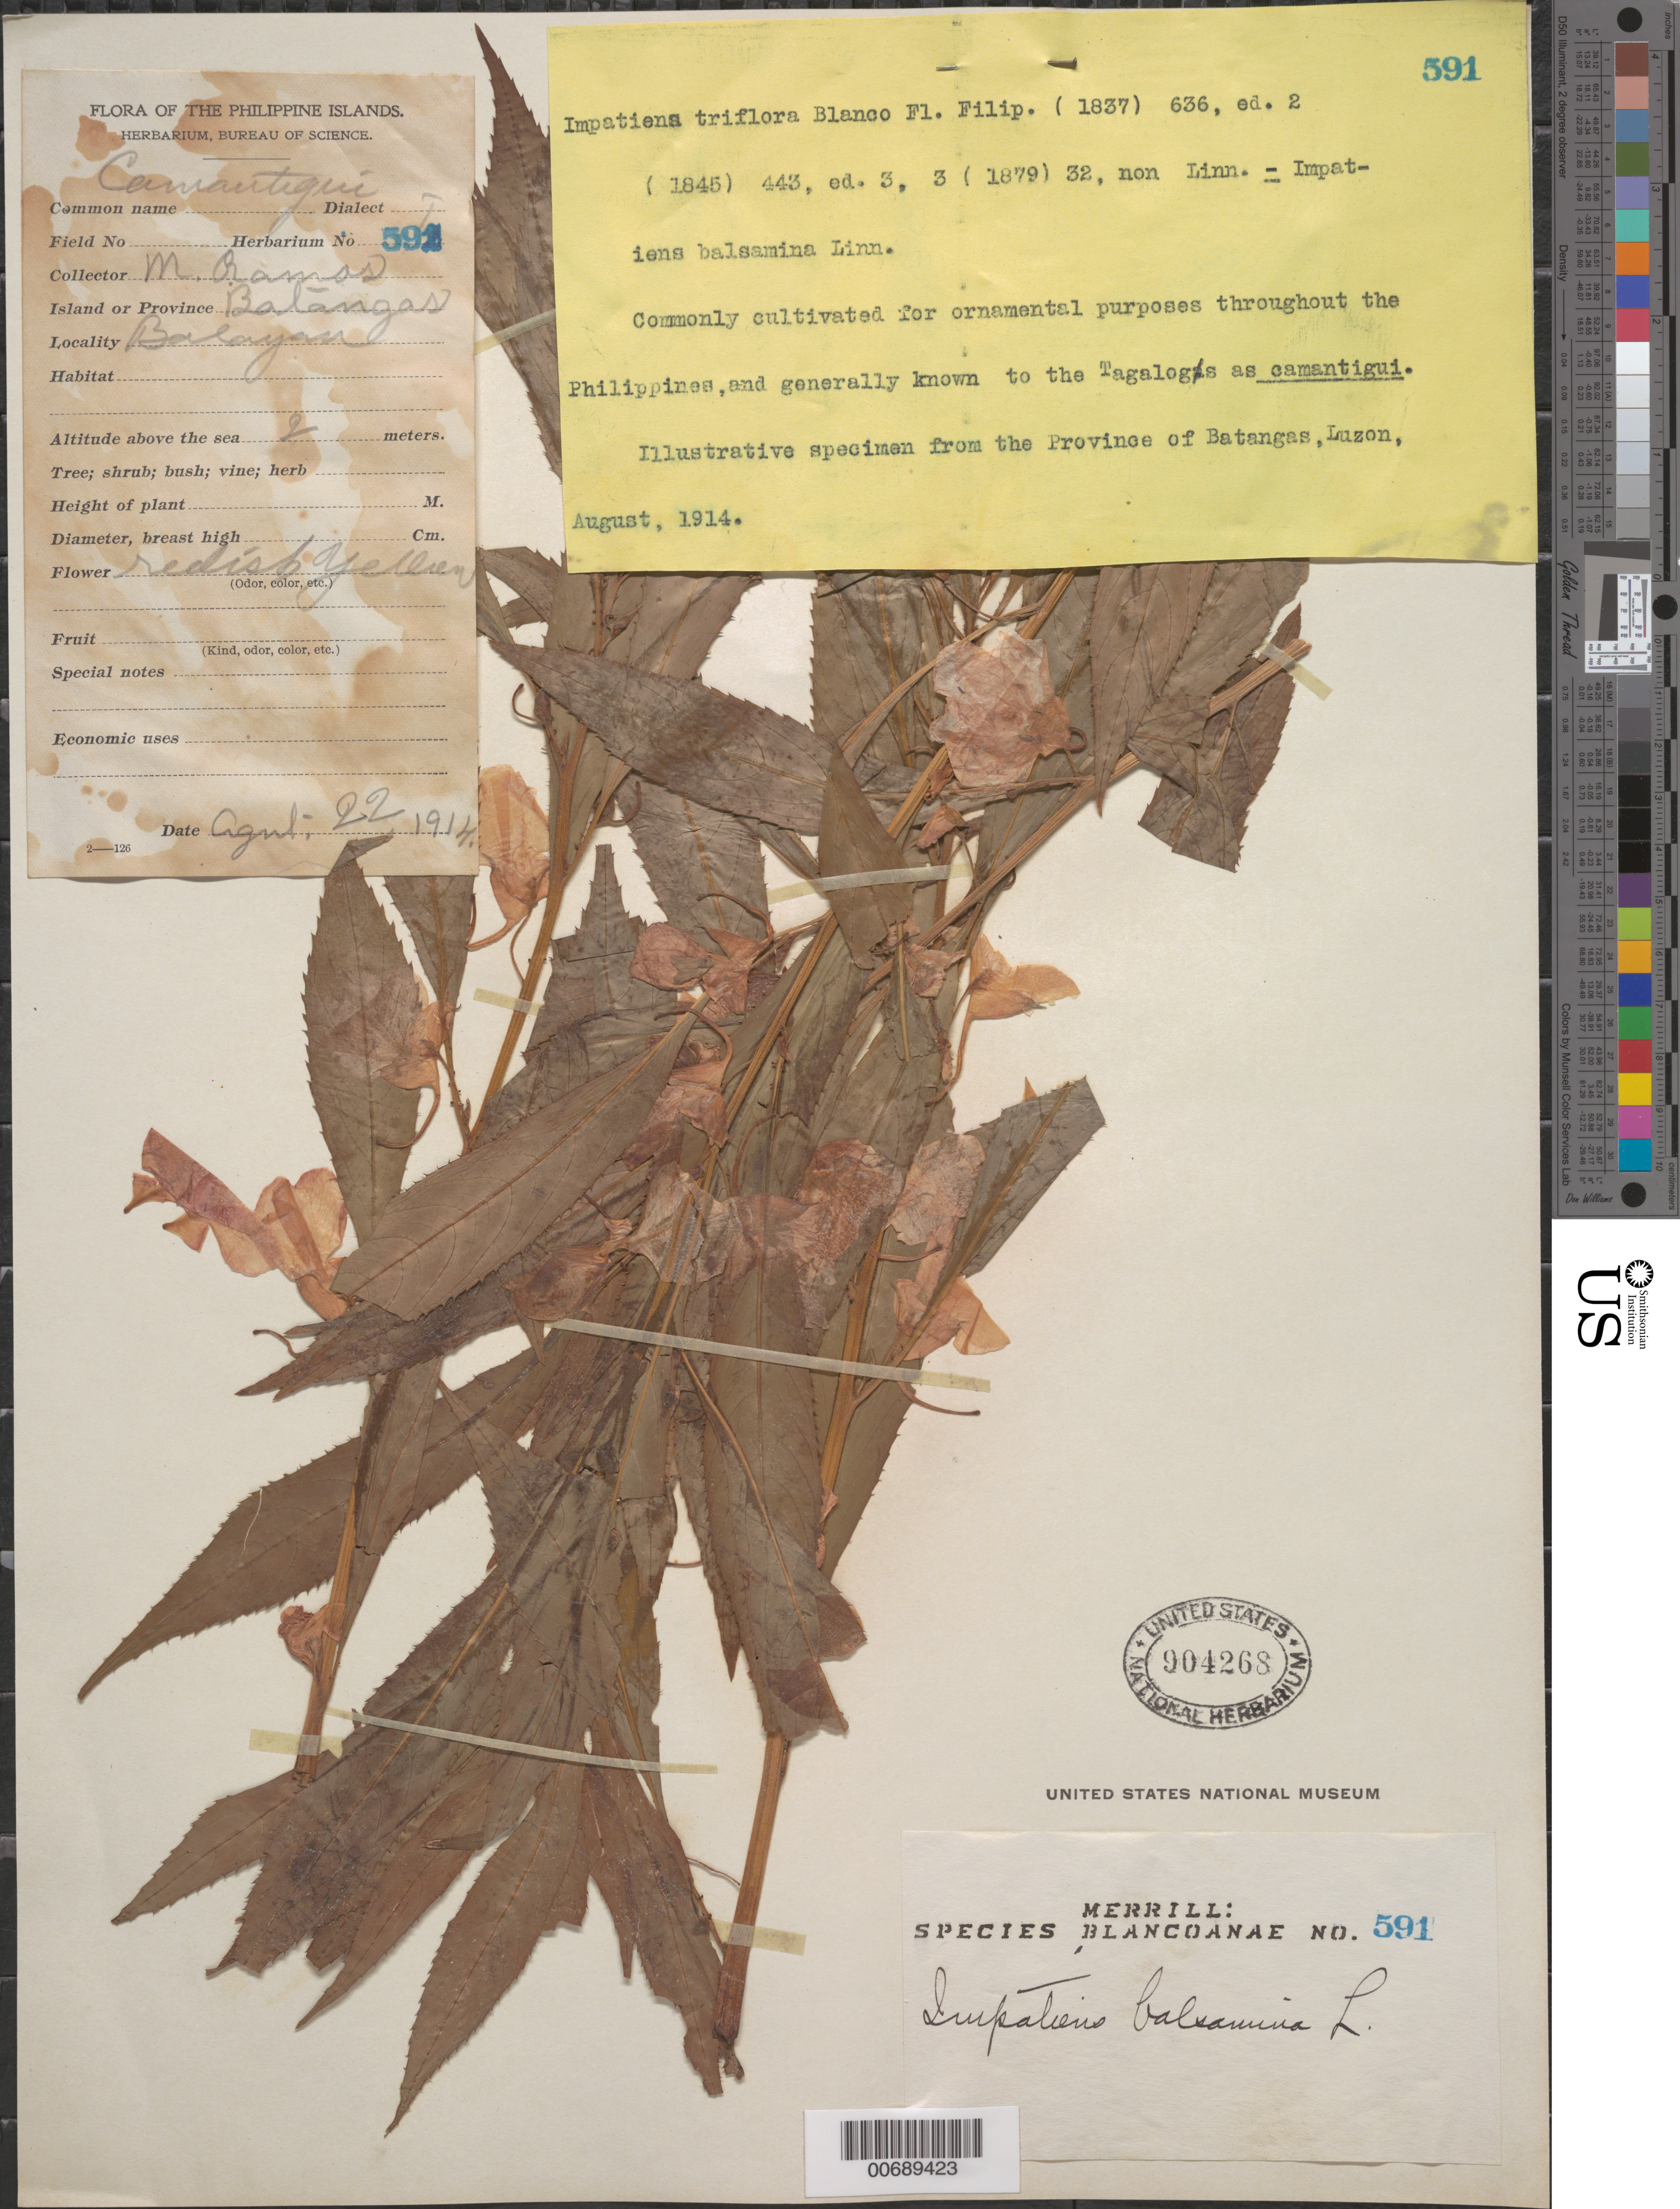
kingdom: Plantae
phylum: Tracheophyta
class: Magnoliopsida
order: Ericales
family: Balsaminaceae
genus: Impatiens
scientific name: Impatiens balsamina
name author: L.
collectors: M. Ramos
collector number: Sp. Blancoan. 0591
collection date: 1914-08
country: Philippines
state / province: Calabarzon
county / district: Batangas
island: Luzon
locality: Balayan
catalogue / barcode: US 904268